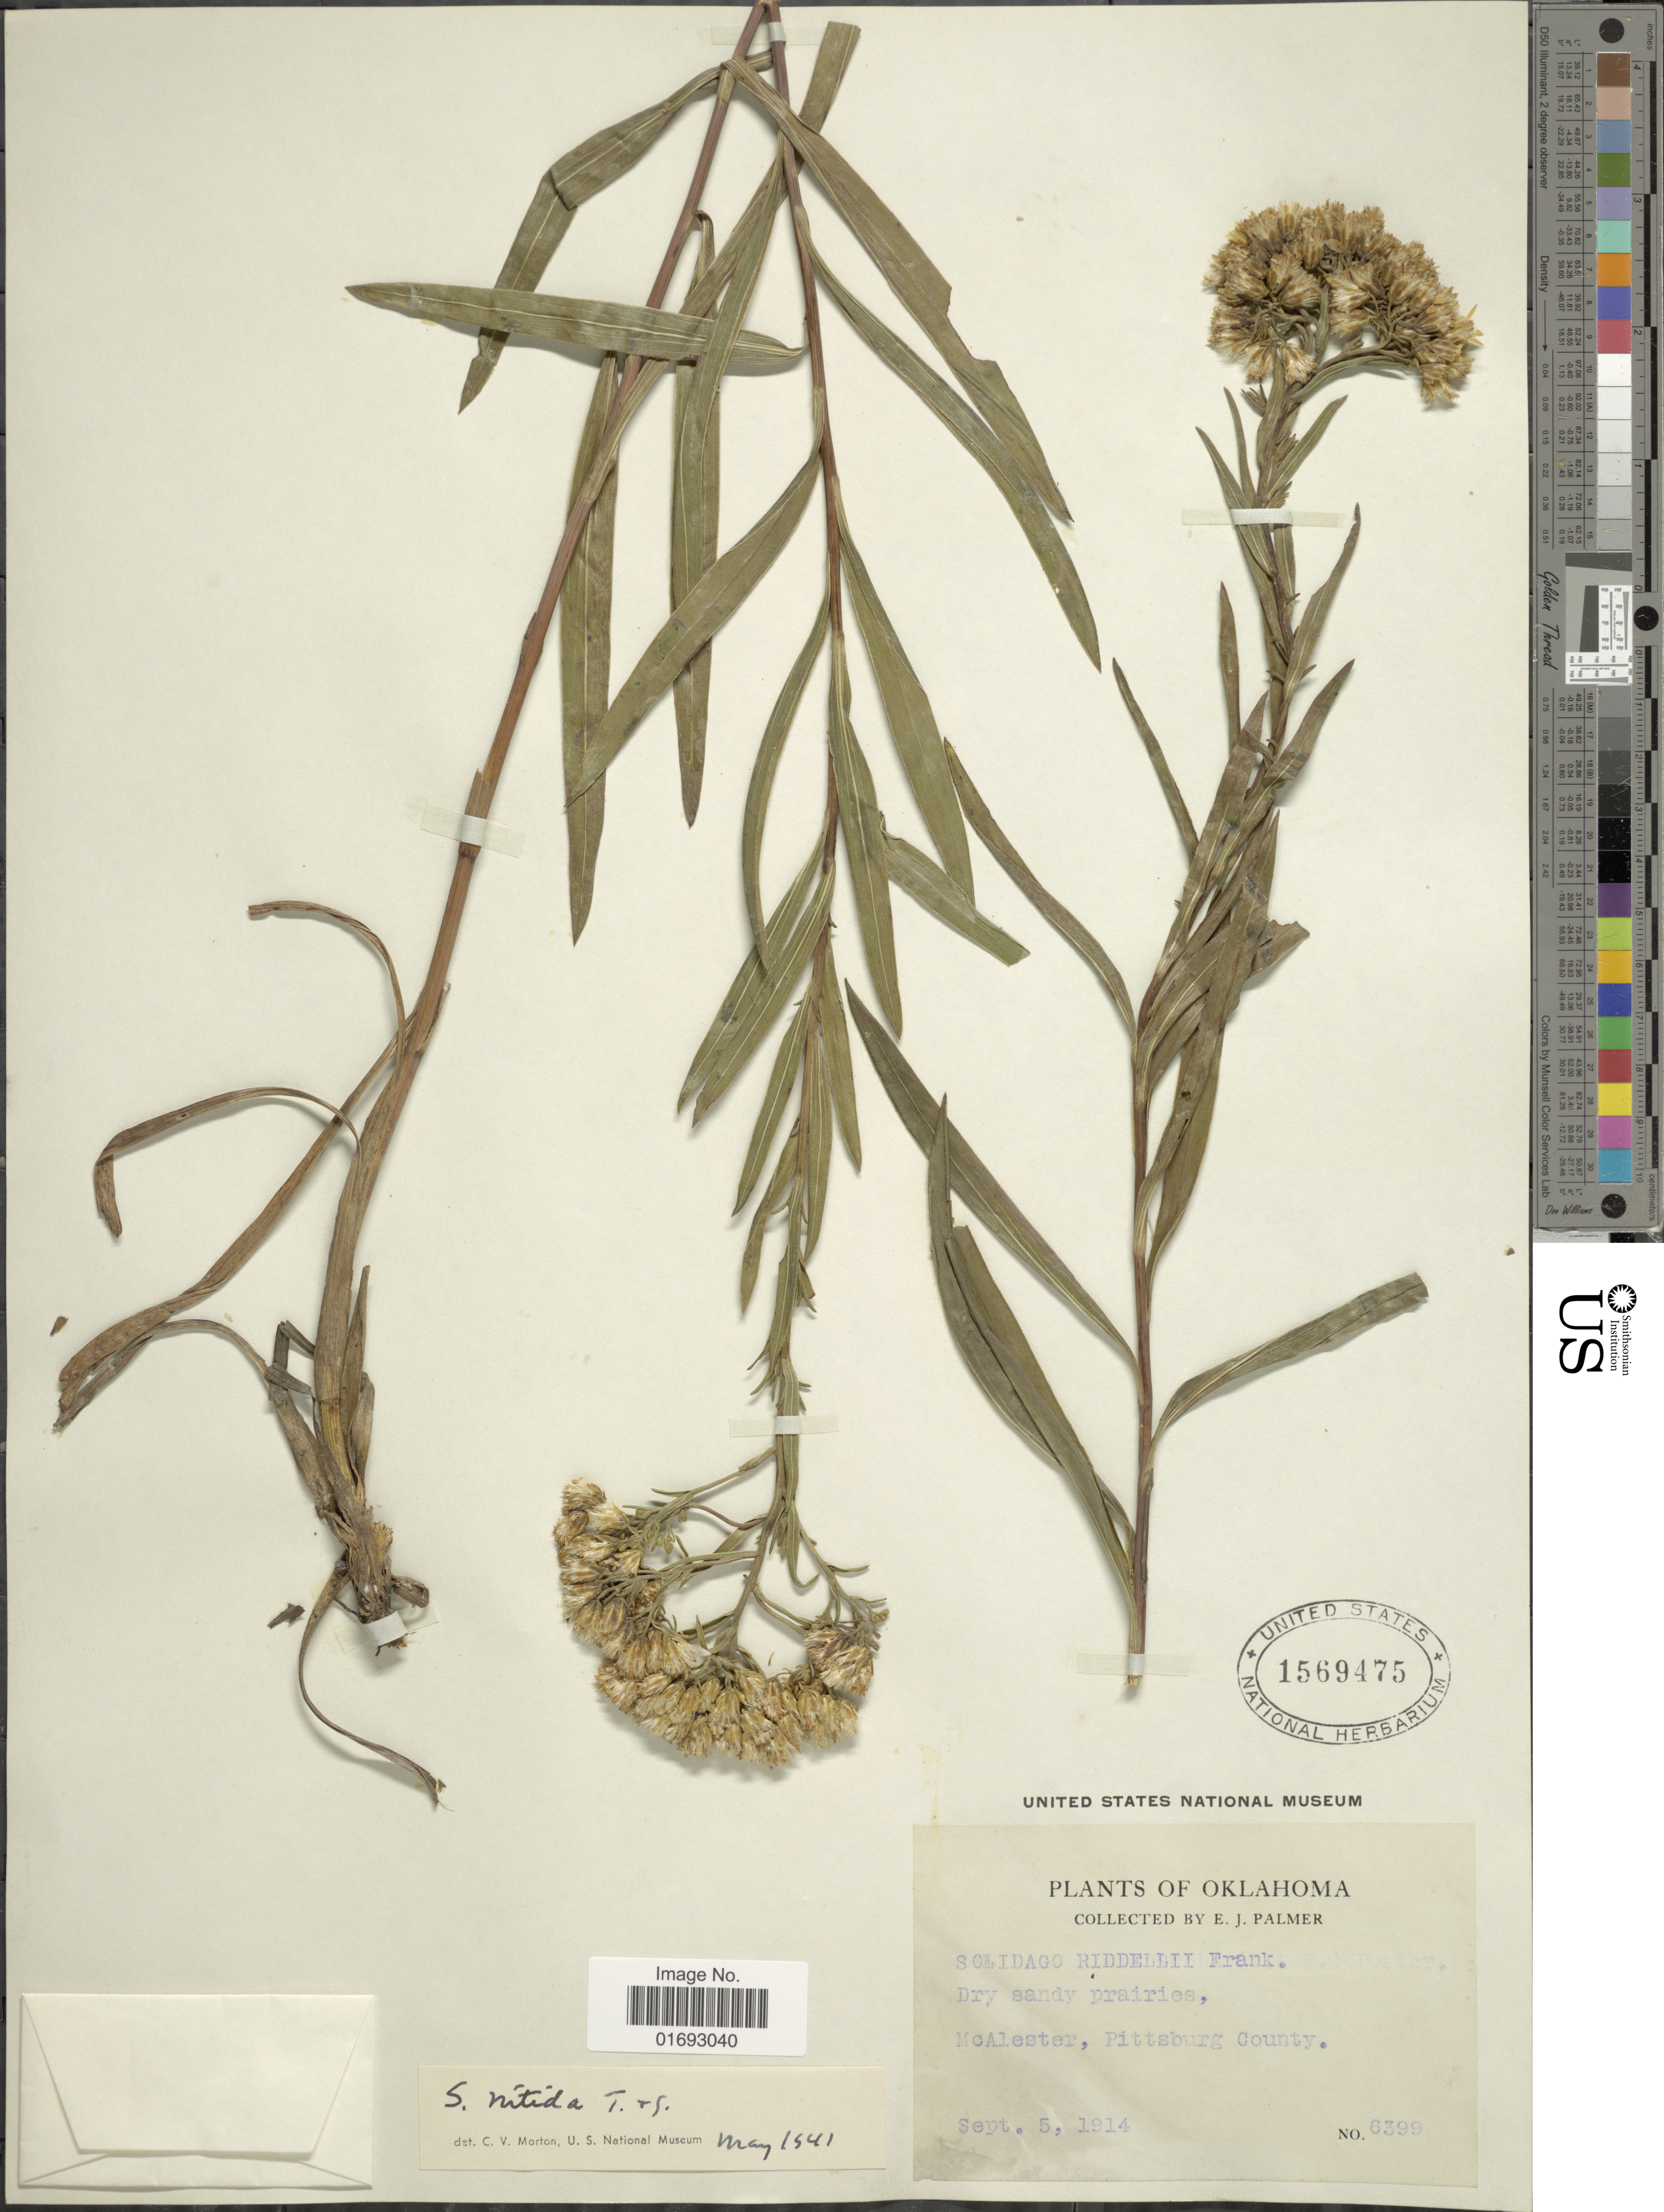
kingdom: Plantae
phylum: Tracheophyta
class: Magnoliopsida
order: Asterales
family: Asteraceae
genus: Oligoneuron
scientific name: Oligoneuron nitidum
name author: (Torr. & A. Gray) Small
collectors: E. J. Palmer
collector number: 6399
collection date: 1914-09-05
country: United States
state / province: Oklahoma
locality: Dry sandy prairies, McAlester, Pittsburg County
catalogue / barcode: US 1569475